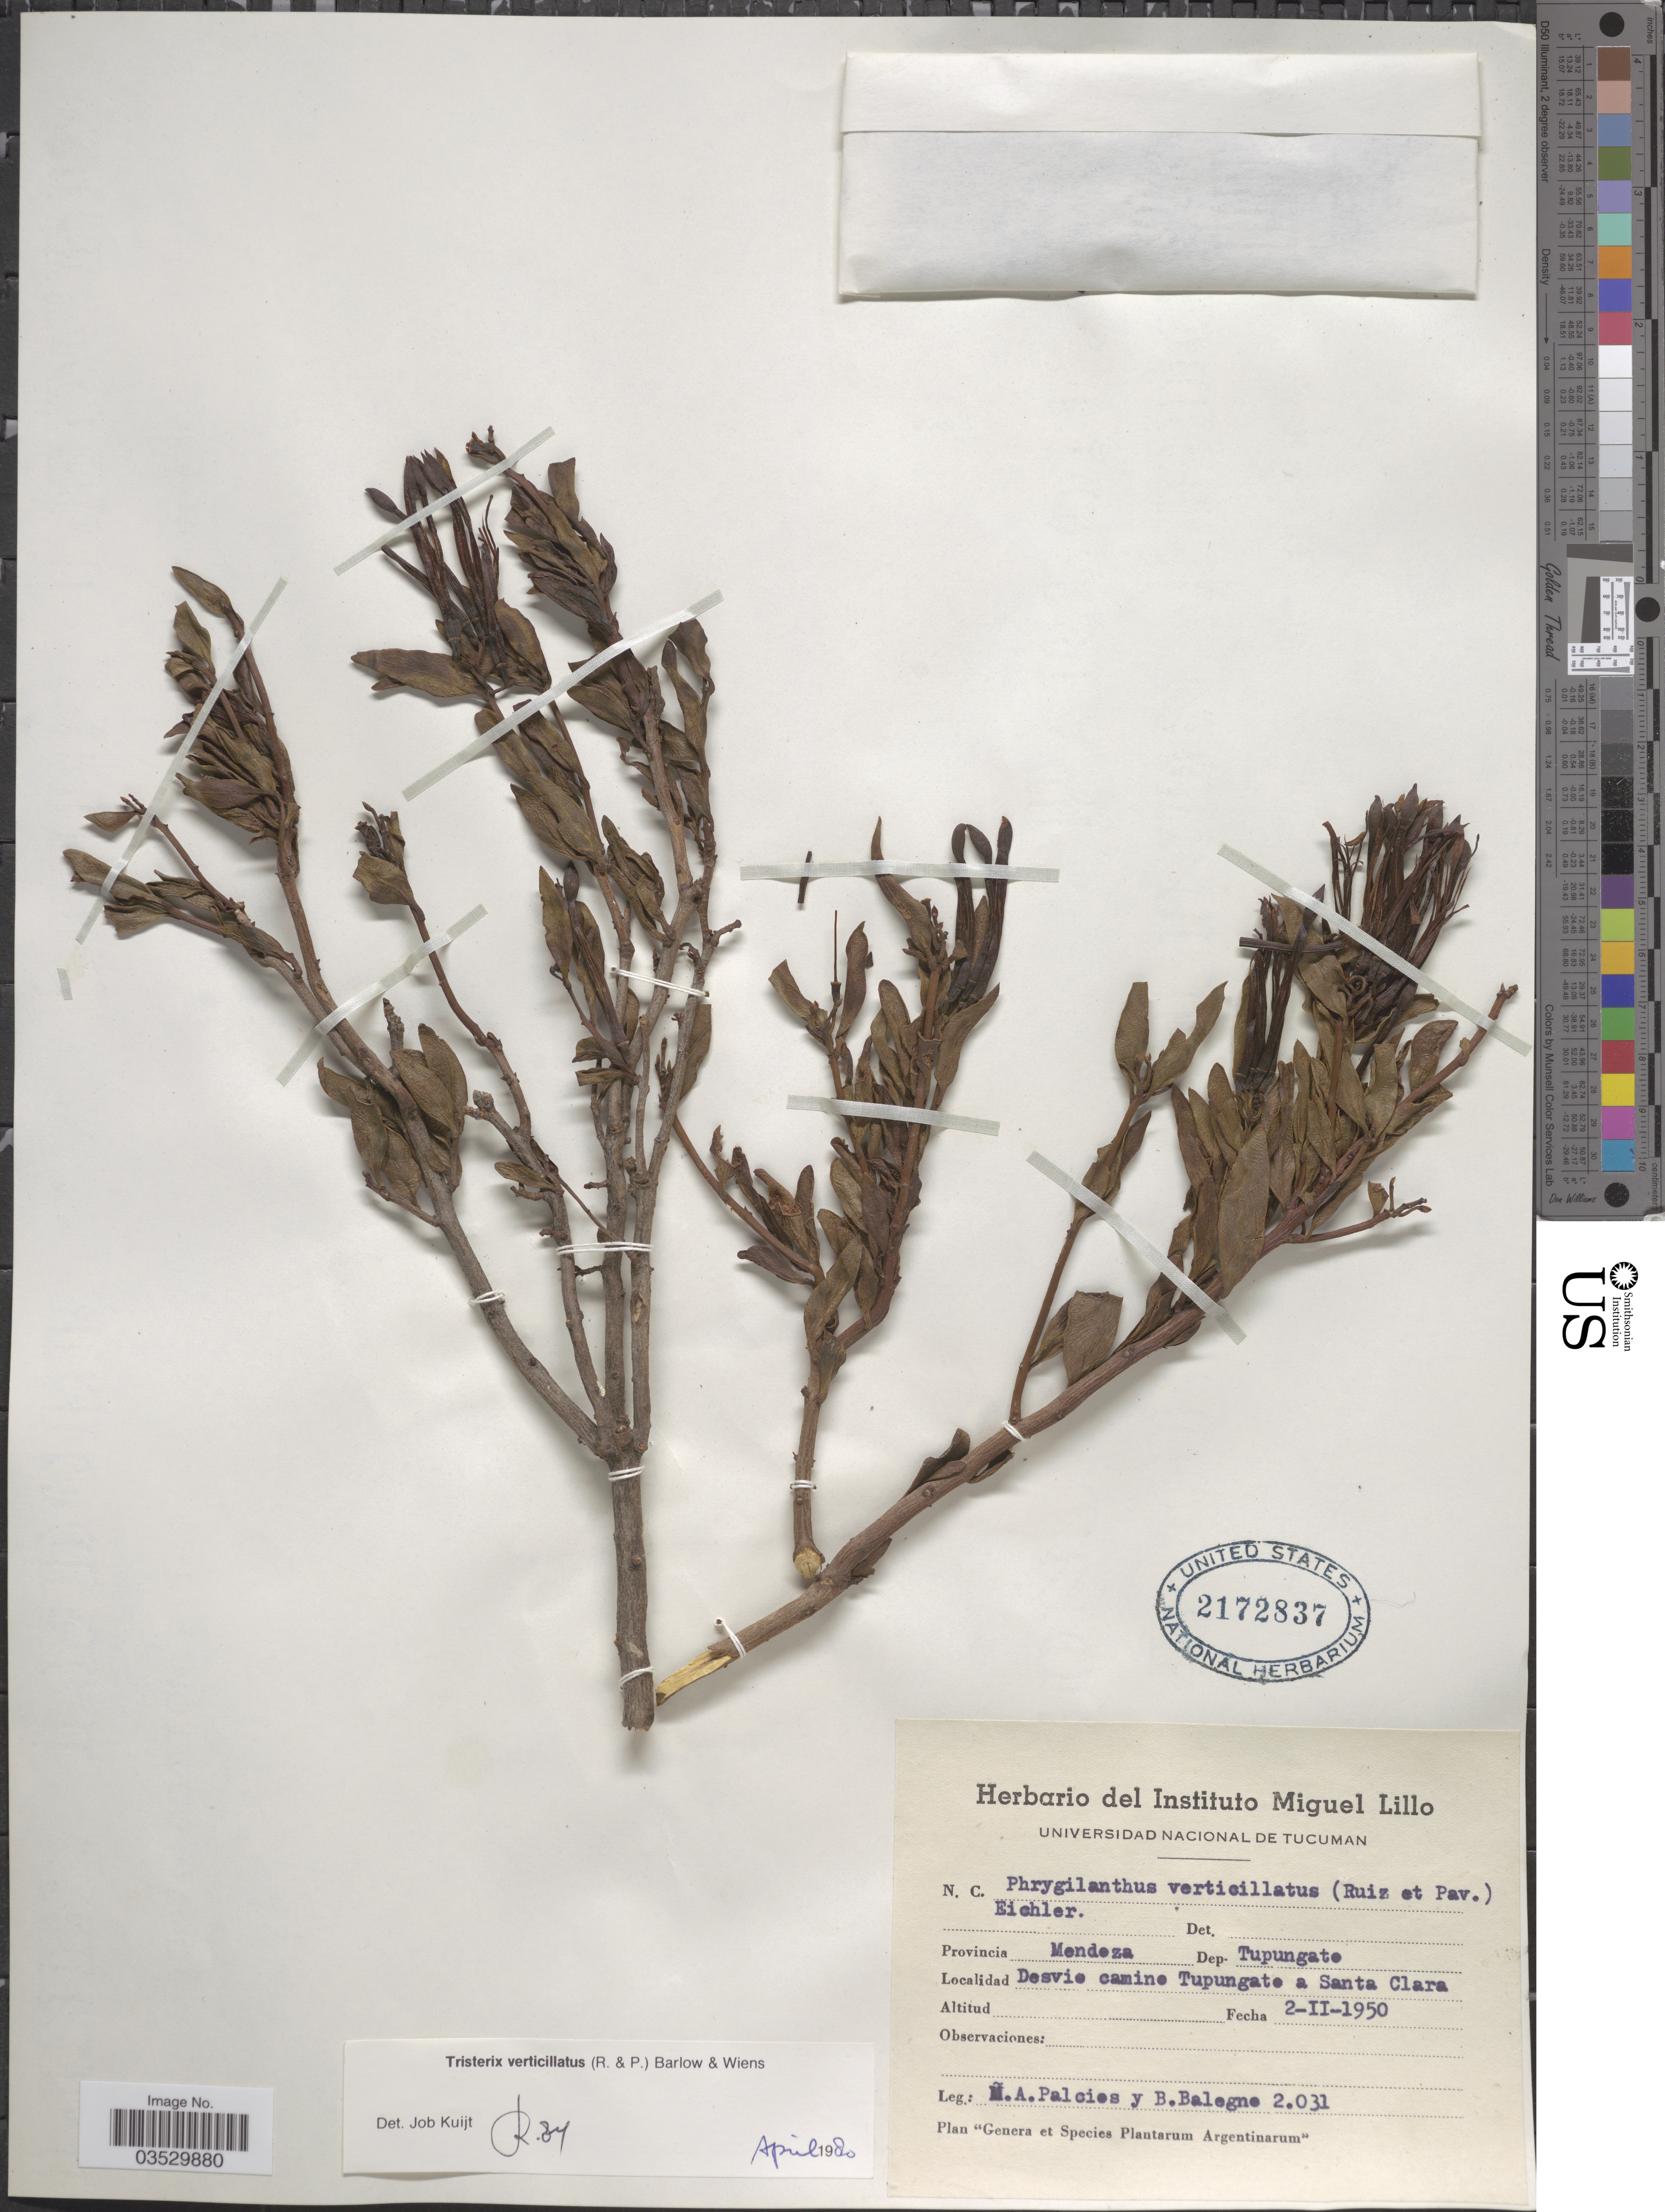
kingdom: Plantae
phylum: Tracheophyta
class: Magnoliopsida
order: Santalales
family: Loranthaceae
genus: Tristerix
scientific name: Tristerix verticillatus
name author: (Ruiz & Pav.) Barlow & Wiens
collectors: M. Palacios & B. Balegno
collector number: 2031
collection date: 1950-02-02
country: Argentina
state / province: Mendoza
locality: Dep. Tupungate. Desvie camino Tupungato a Santa Clara.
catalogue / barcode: US 2172837